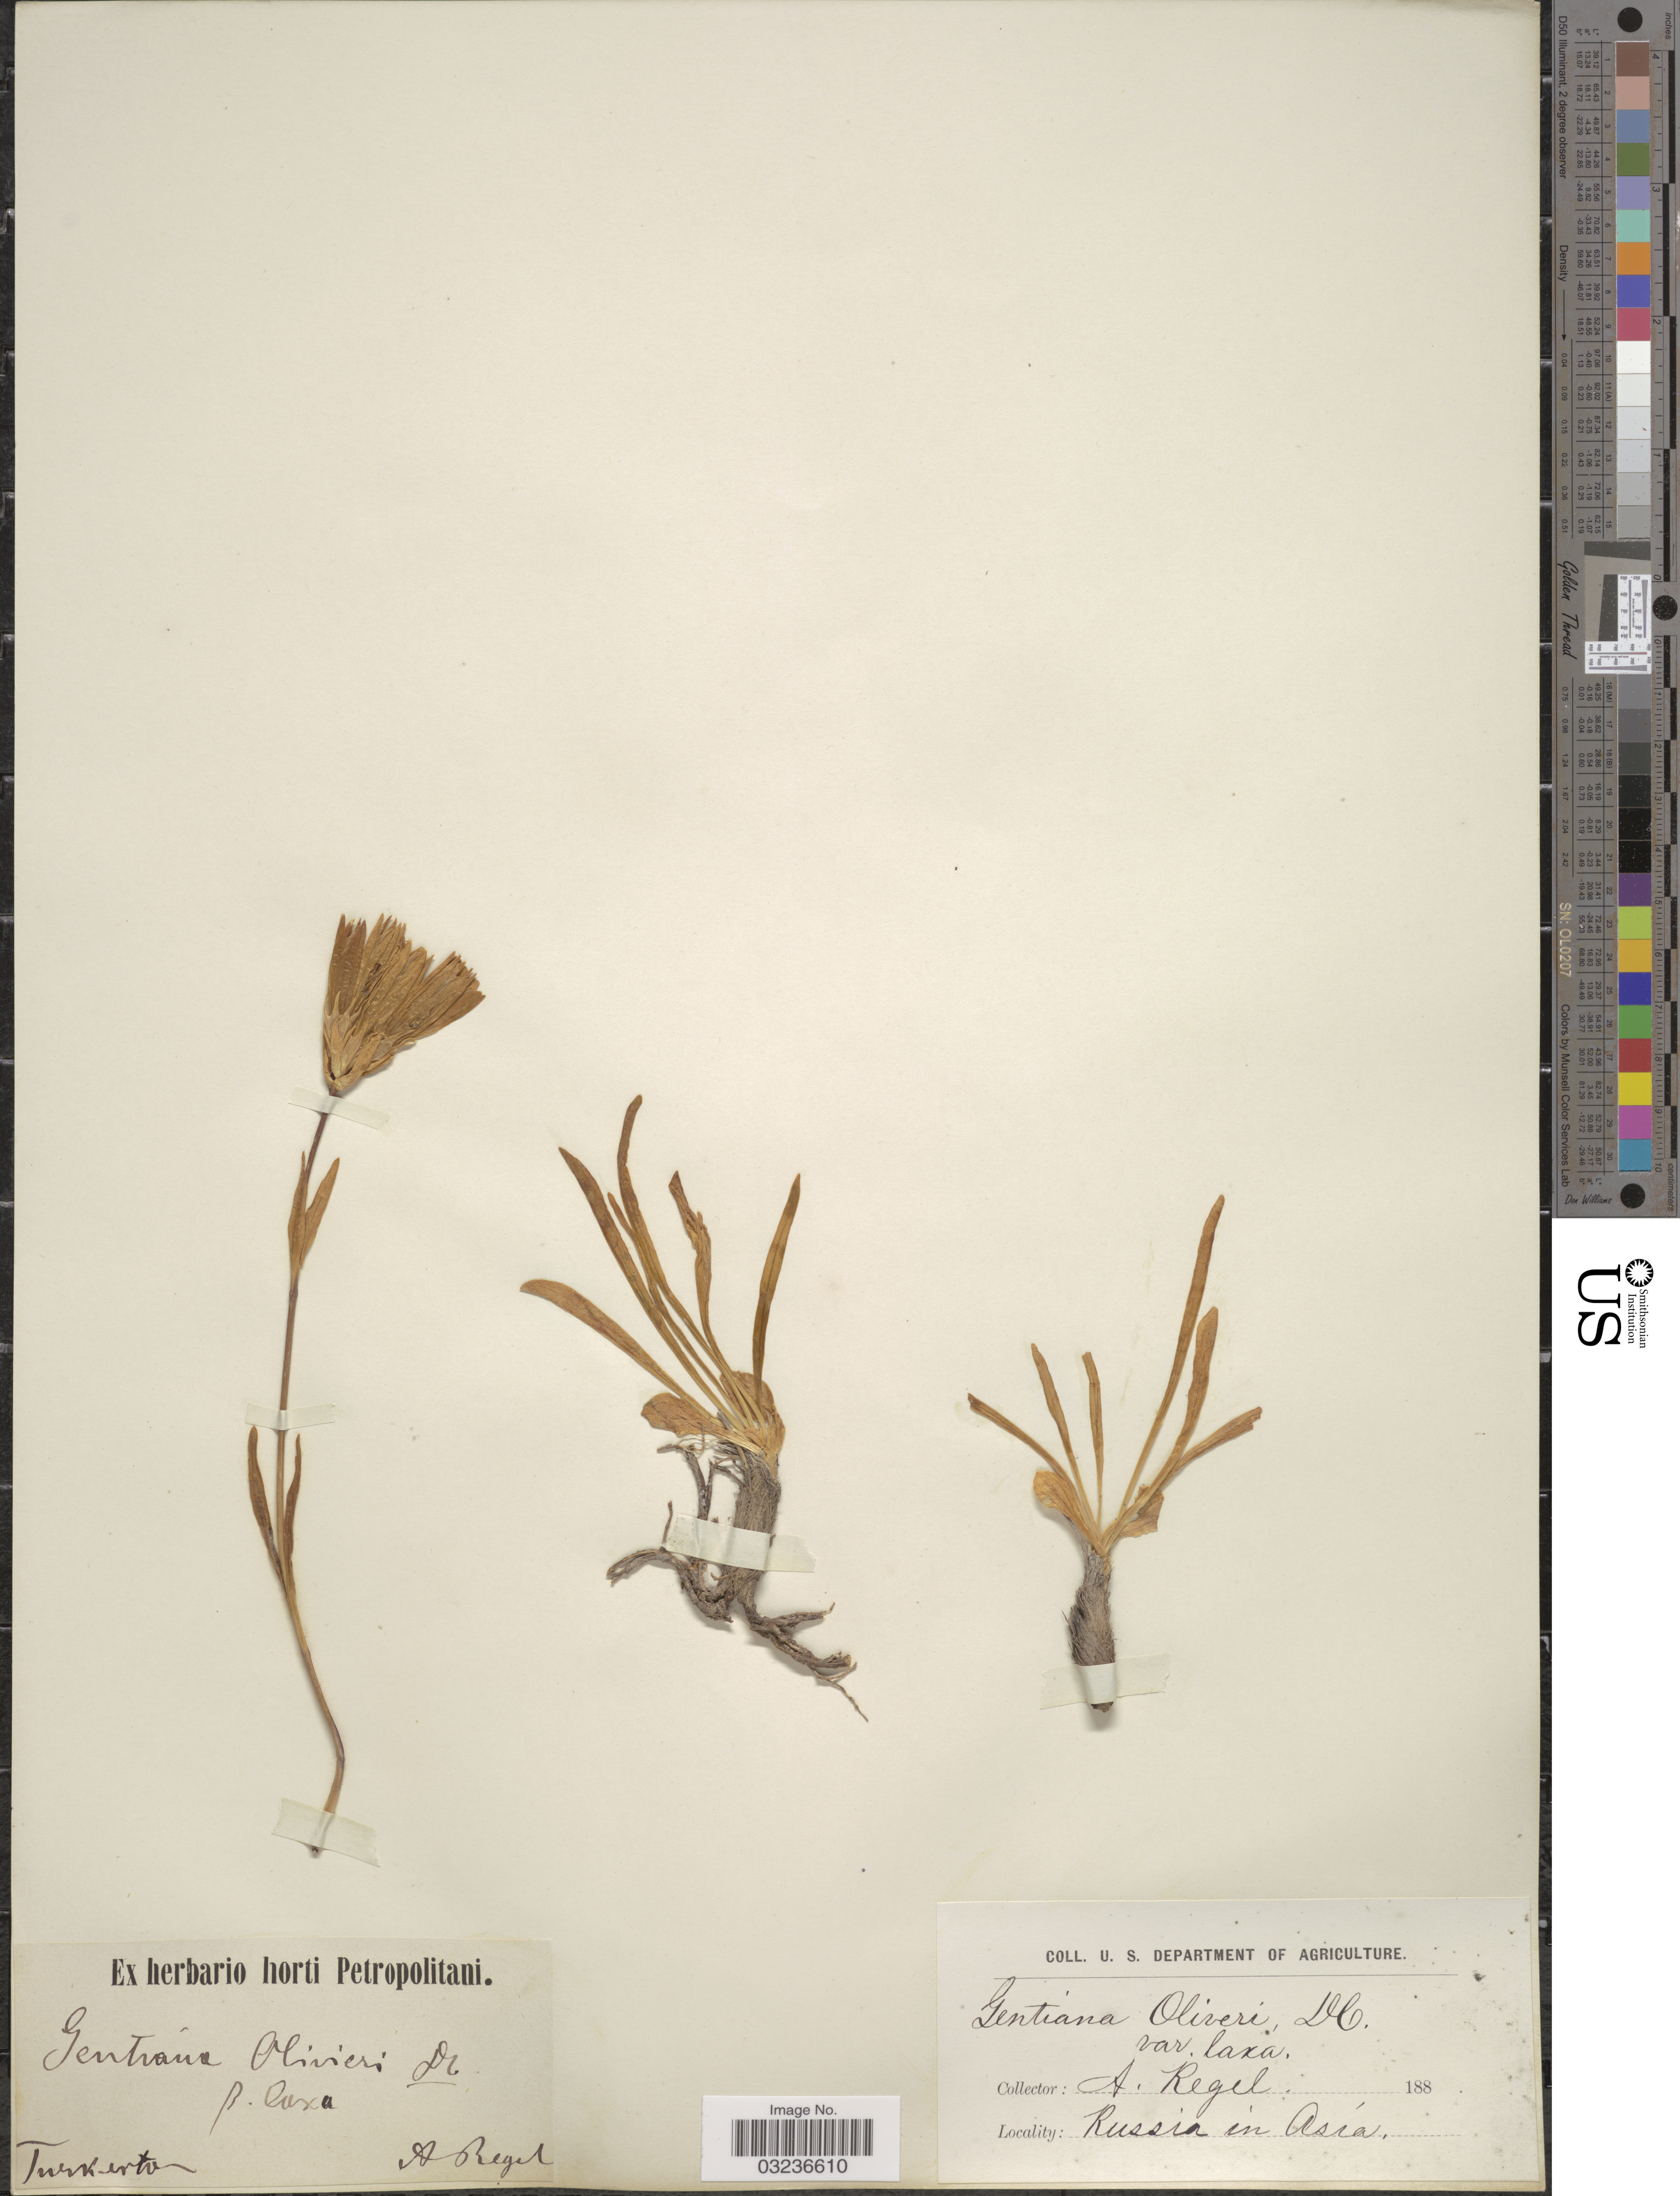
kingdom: Plantae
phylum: Tracheophyta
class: Magnoliopsida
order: Gentianales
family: Gentianaceae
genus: Gentiana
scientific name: Gentiana decumbens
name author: L. f.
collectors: A. Regel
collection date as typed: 188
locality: Turkestan. Russia in Asia.